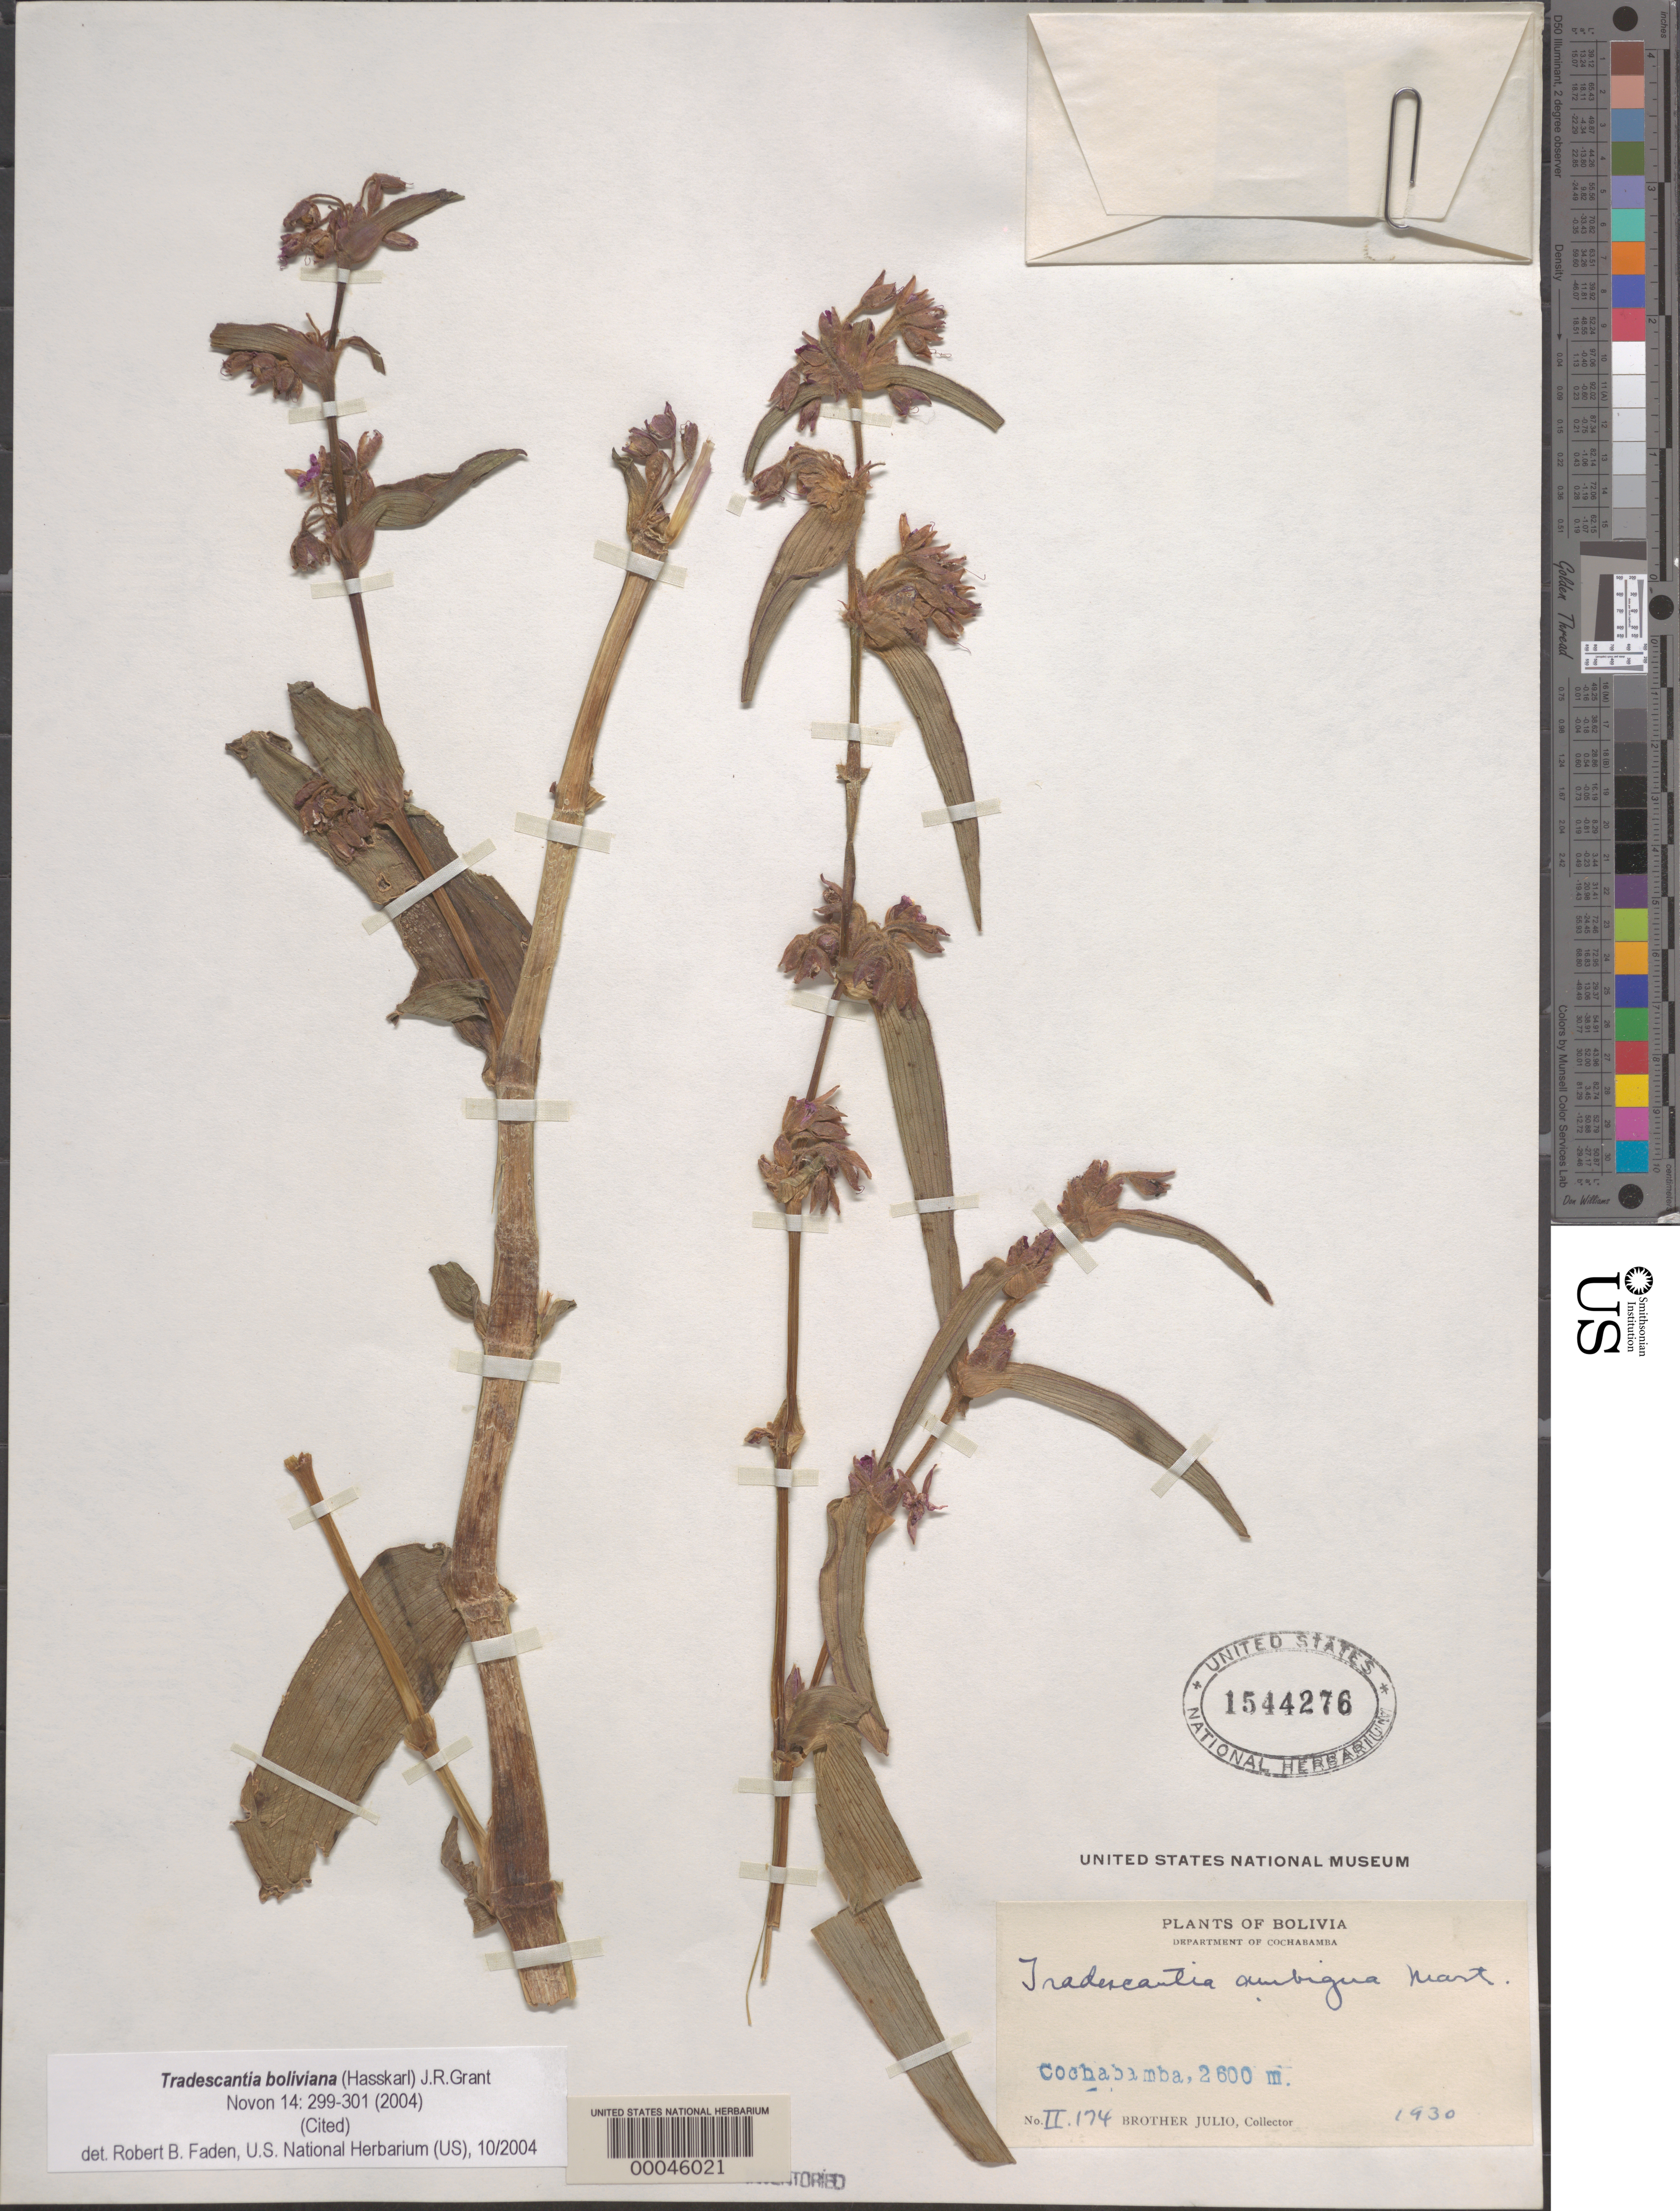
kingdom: Plantae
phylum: Tracheophyta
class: Liliopsida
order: Commelinales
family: Commelinaceae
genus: Tradescantia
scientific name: Tradescantia ambigua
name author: Mart. ex Schult. & Schult. f.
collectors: Bro. Julio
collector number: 2.174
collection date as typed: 1930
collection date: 1930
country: Bolivia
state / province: Cochabamba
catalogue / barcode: US 1544276